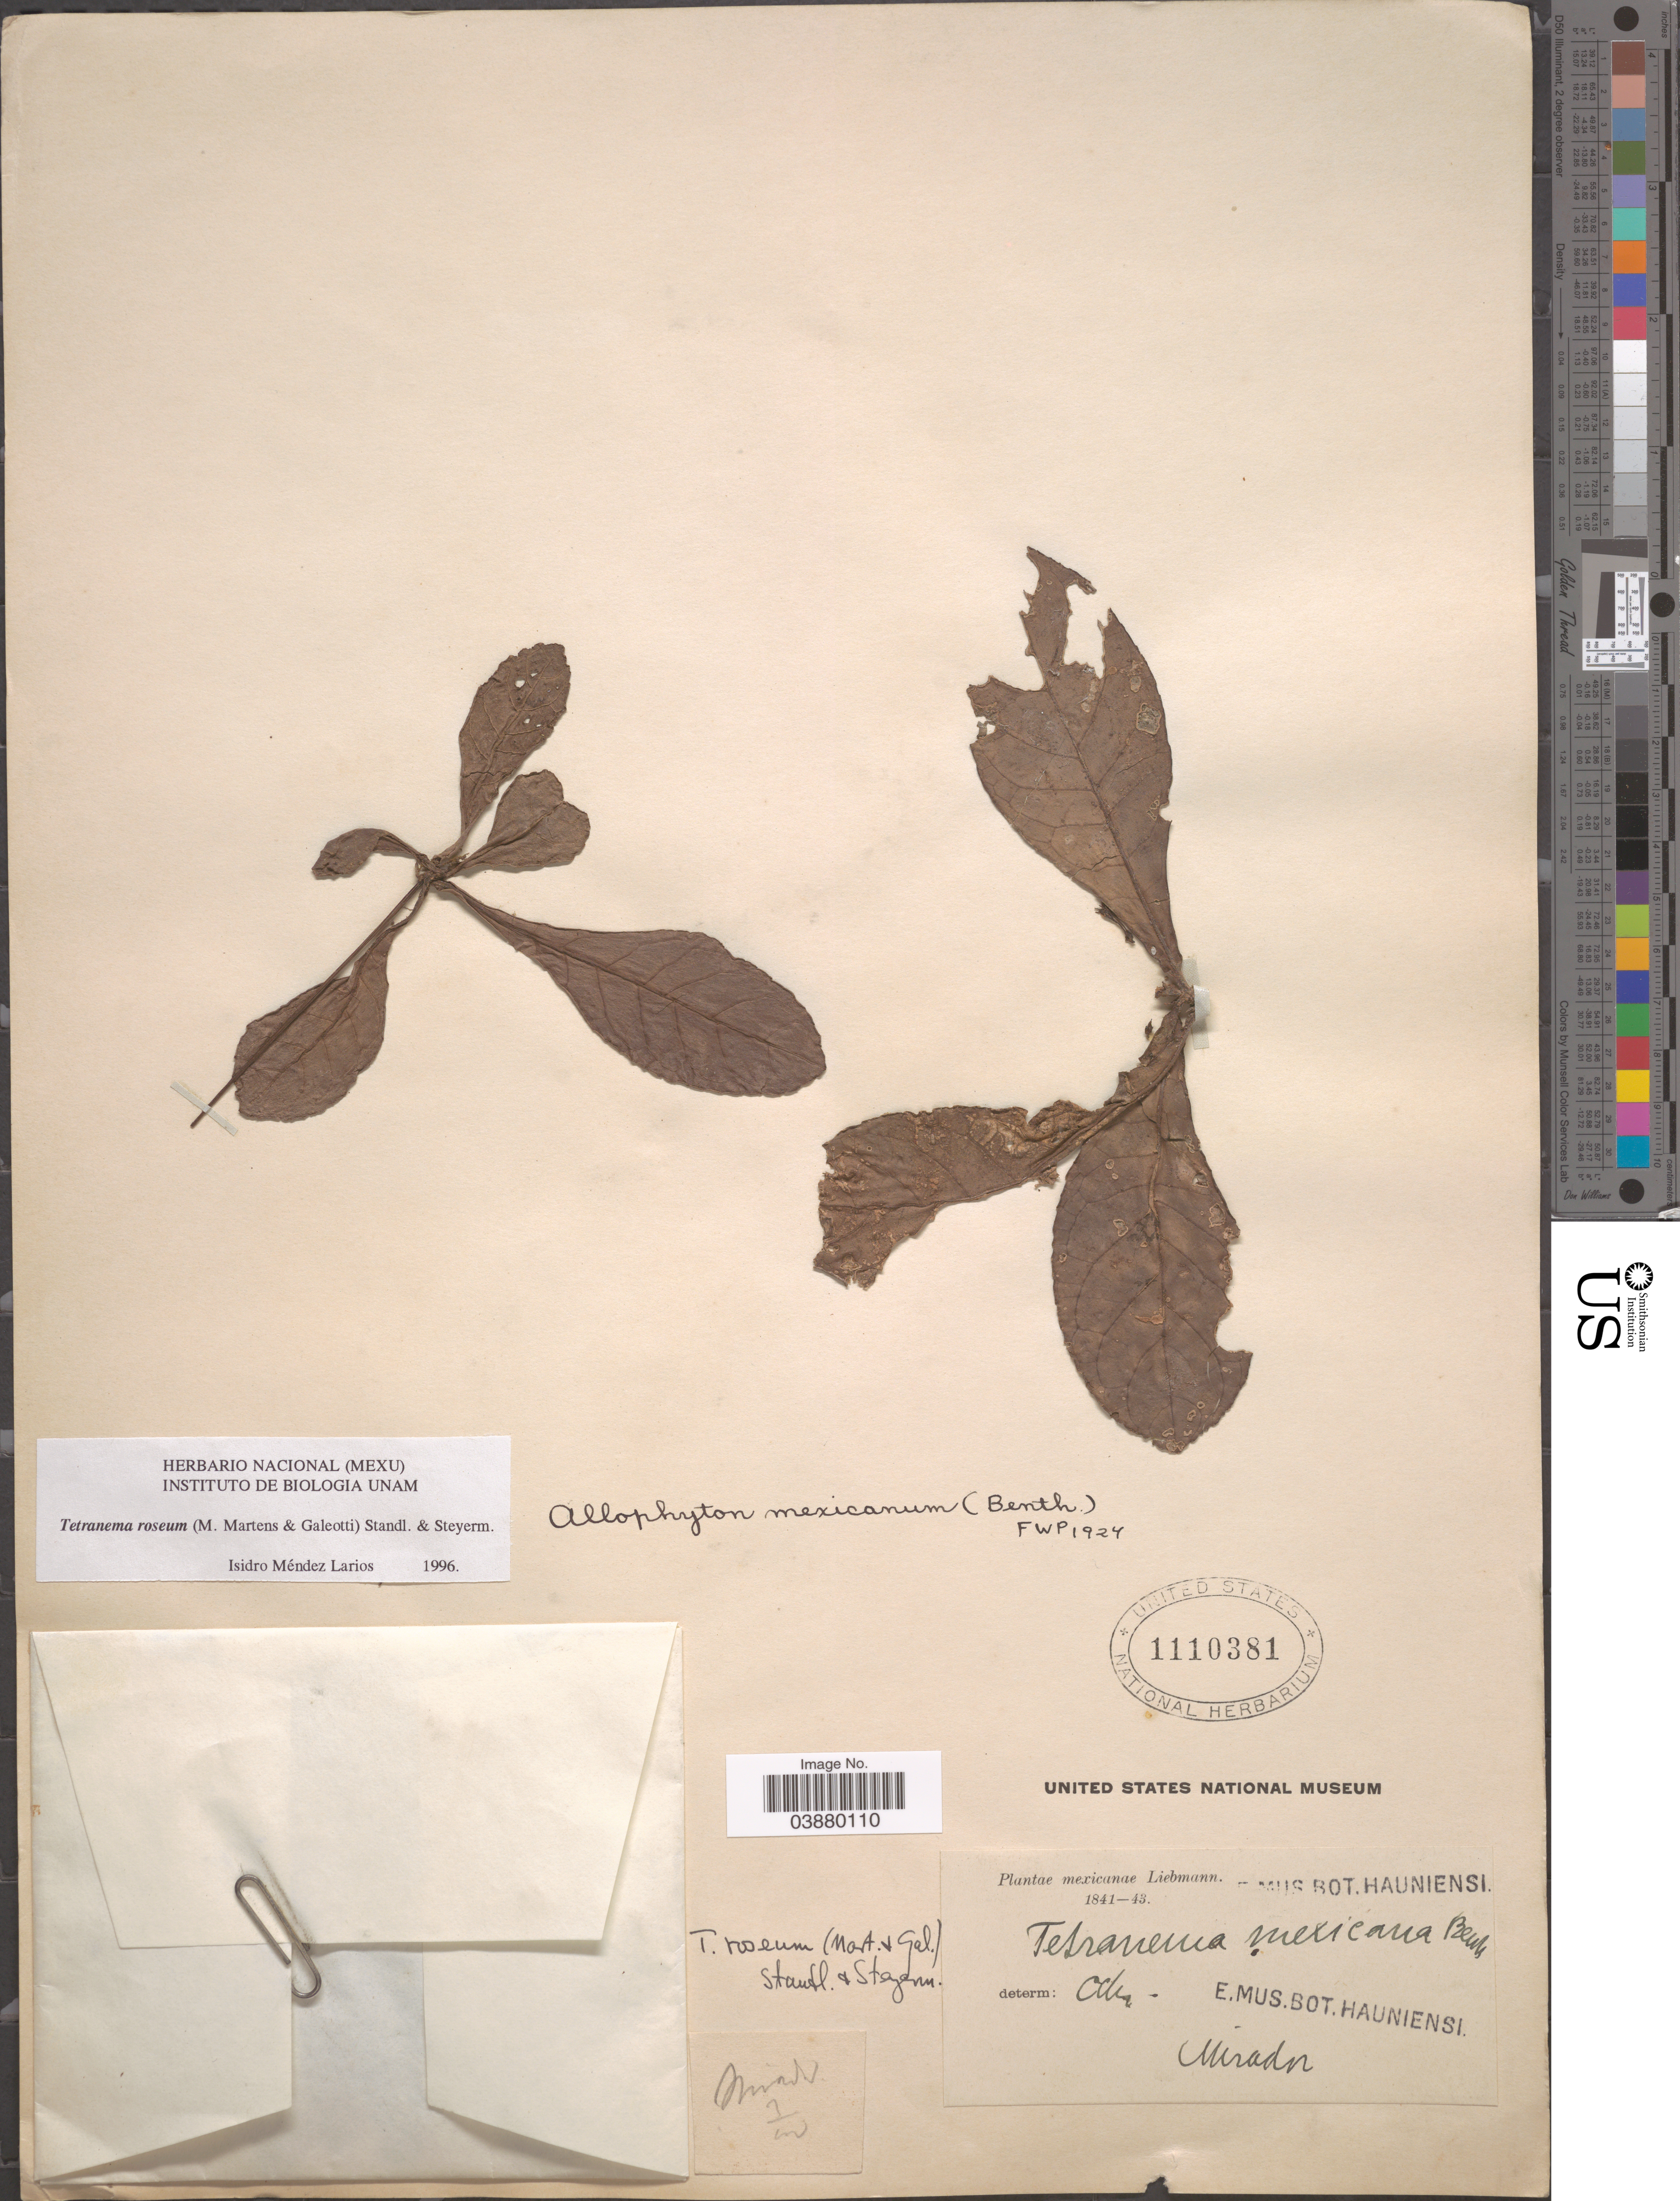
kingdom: Plantae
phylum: Tracheophyta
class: Magnoliopsida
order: Lamiales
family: Plantaginaceae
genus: Tetranema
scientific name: Tetranema roseum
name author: (M. Martens & Galeotti) Standl. & Steyerm.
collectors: Liebmann, --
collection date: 1842-03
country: Mexico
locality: Mirador.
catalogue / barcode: US 1110381